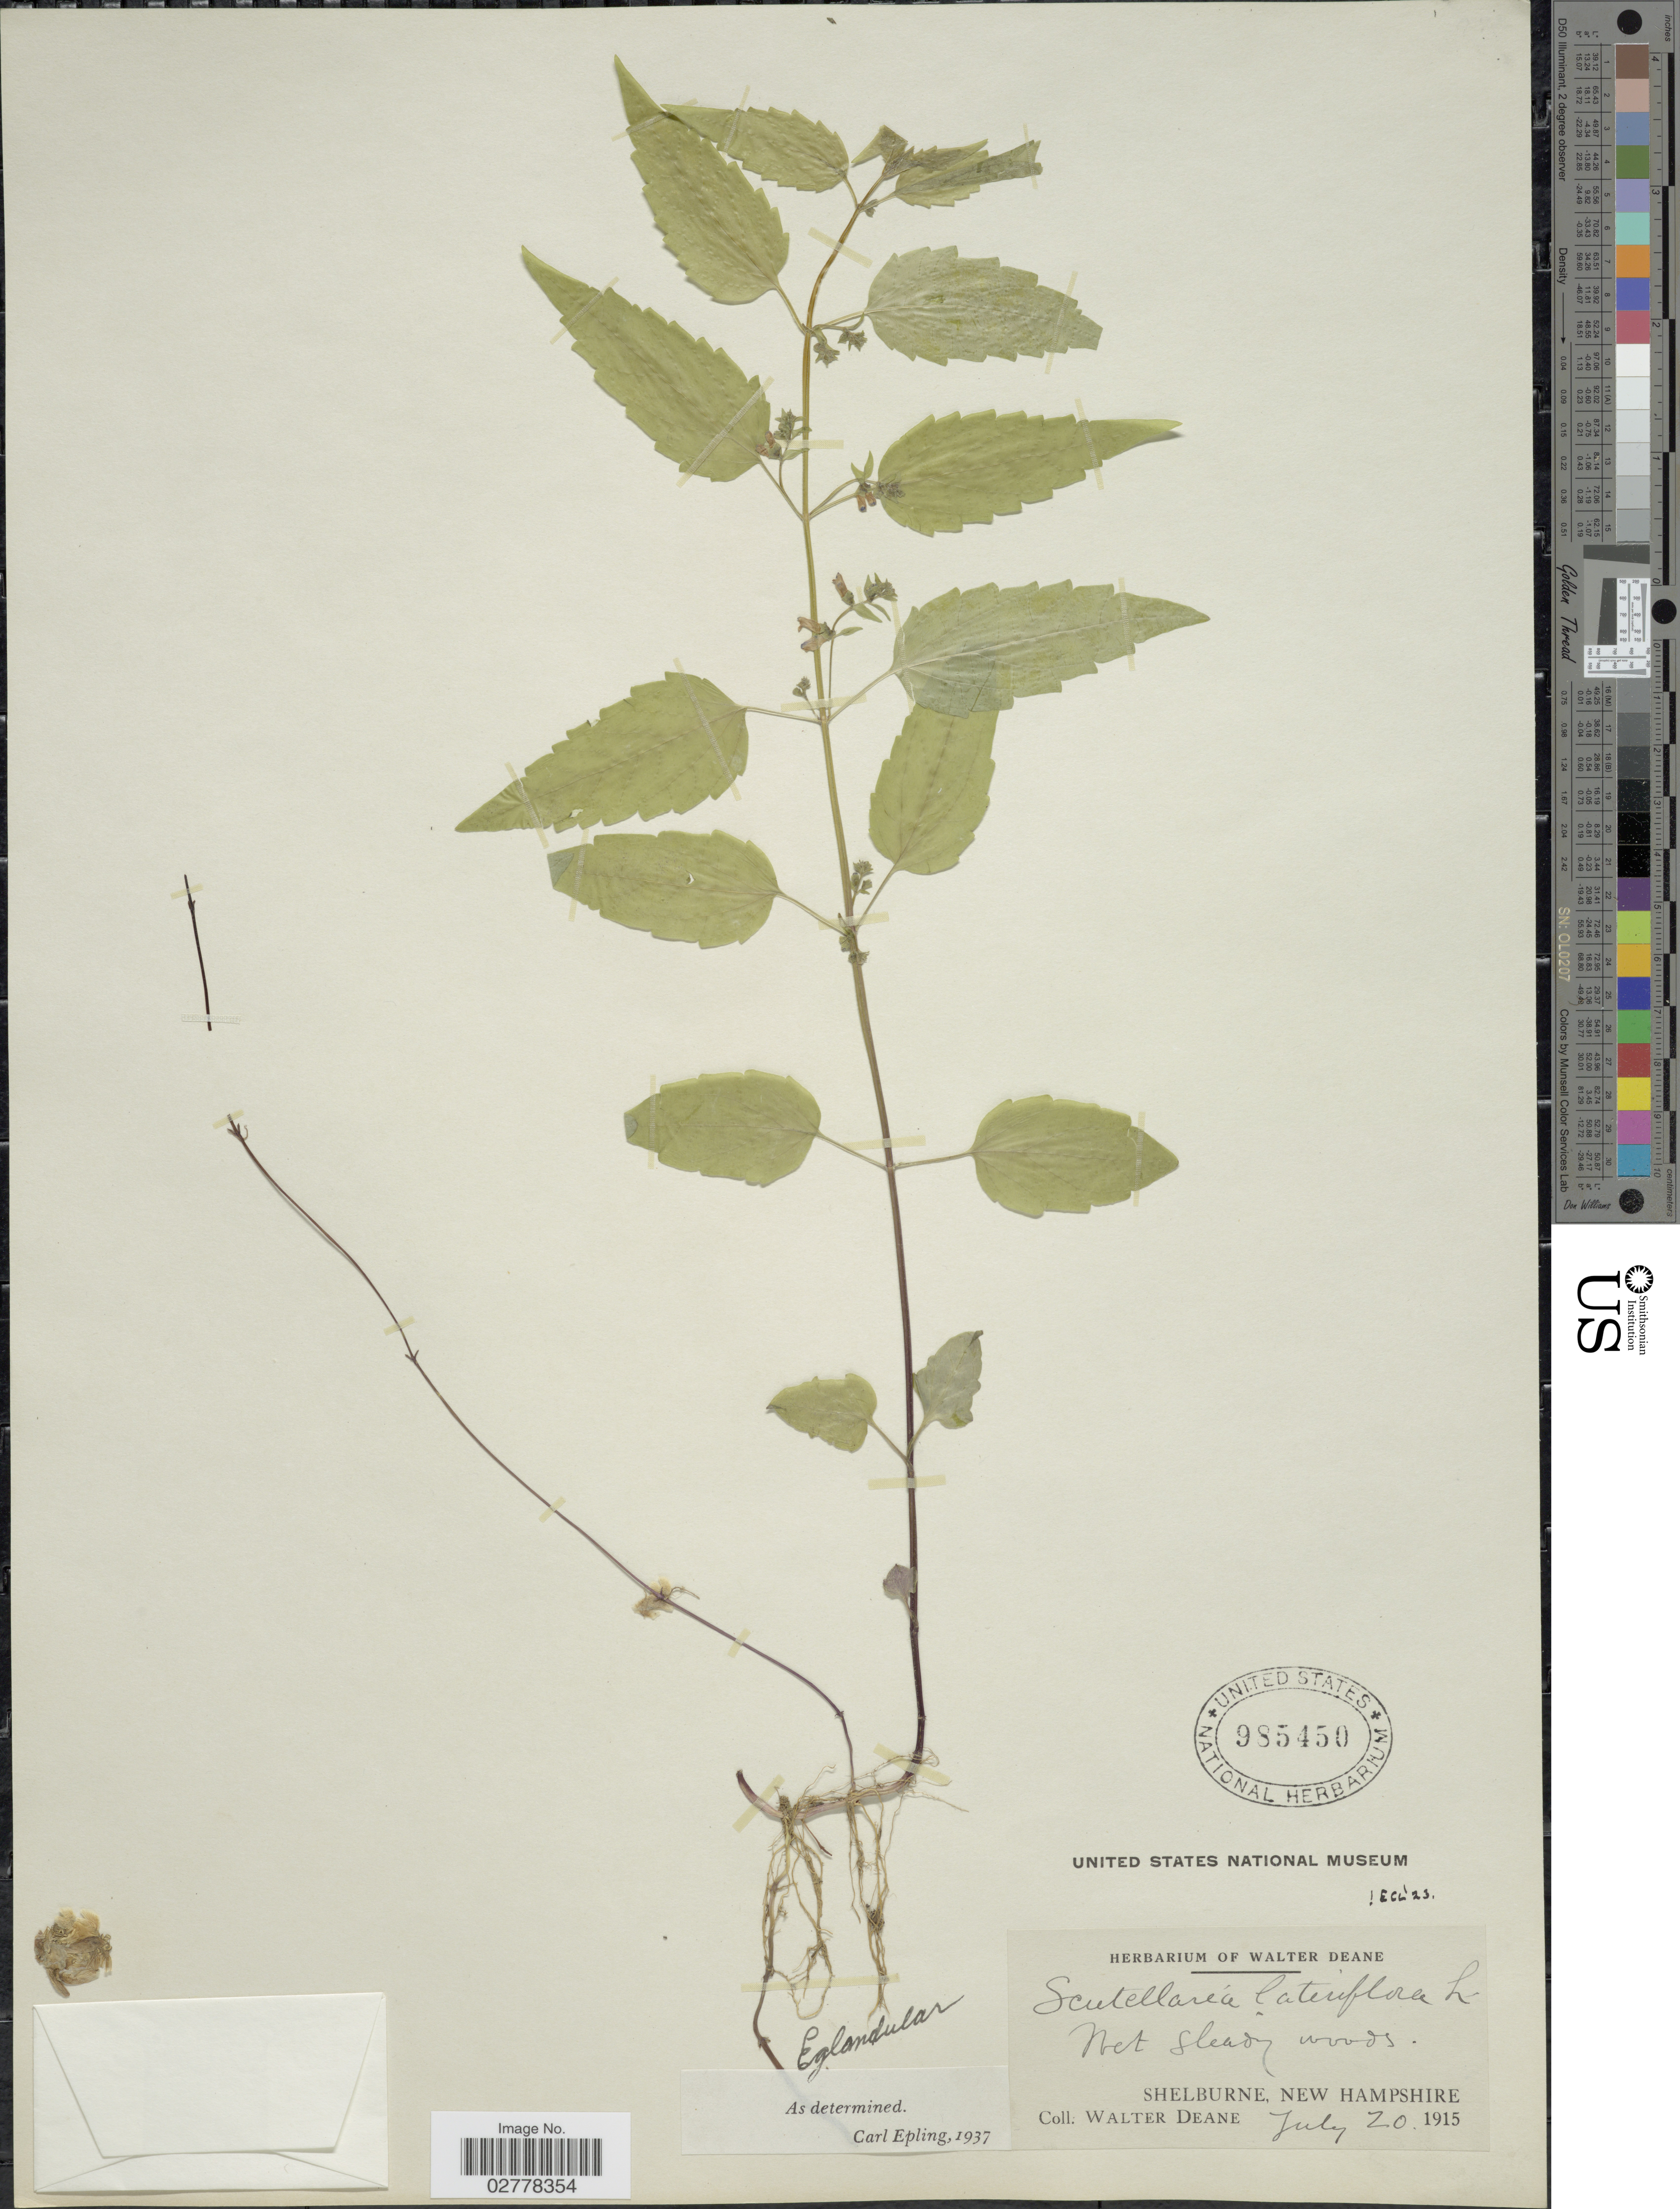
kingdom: Plantae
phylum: Tracheophyta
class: Magnoliopsida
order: Lamiales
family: Lamiaceae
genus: Scutellaria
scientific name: Scutellaria lateriflora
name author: L.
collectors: W. Deane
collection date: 1915-07-20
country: United States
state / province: New Hampshire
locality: Shelburne.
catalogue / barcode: US 985450